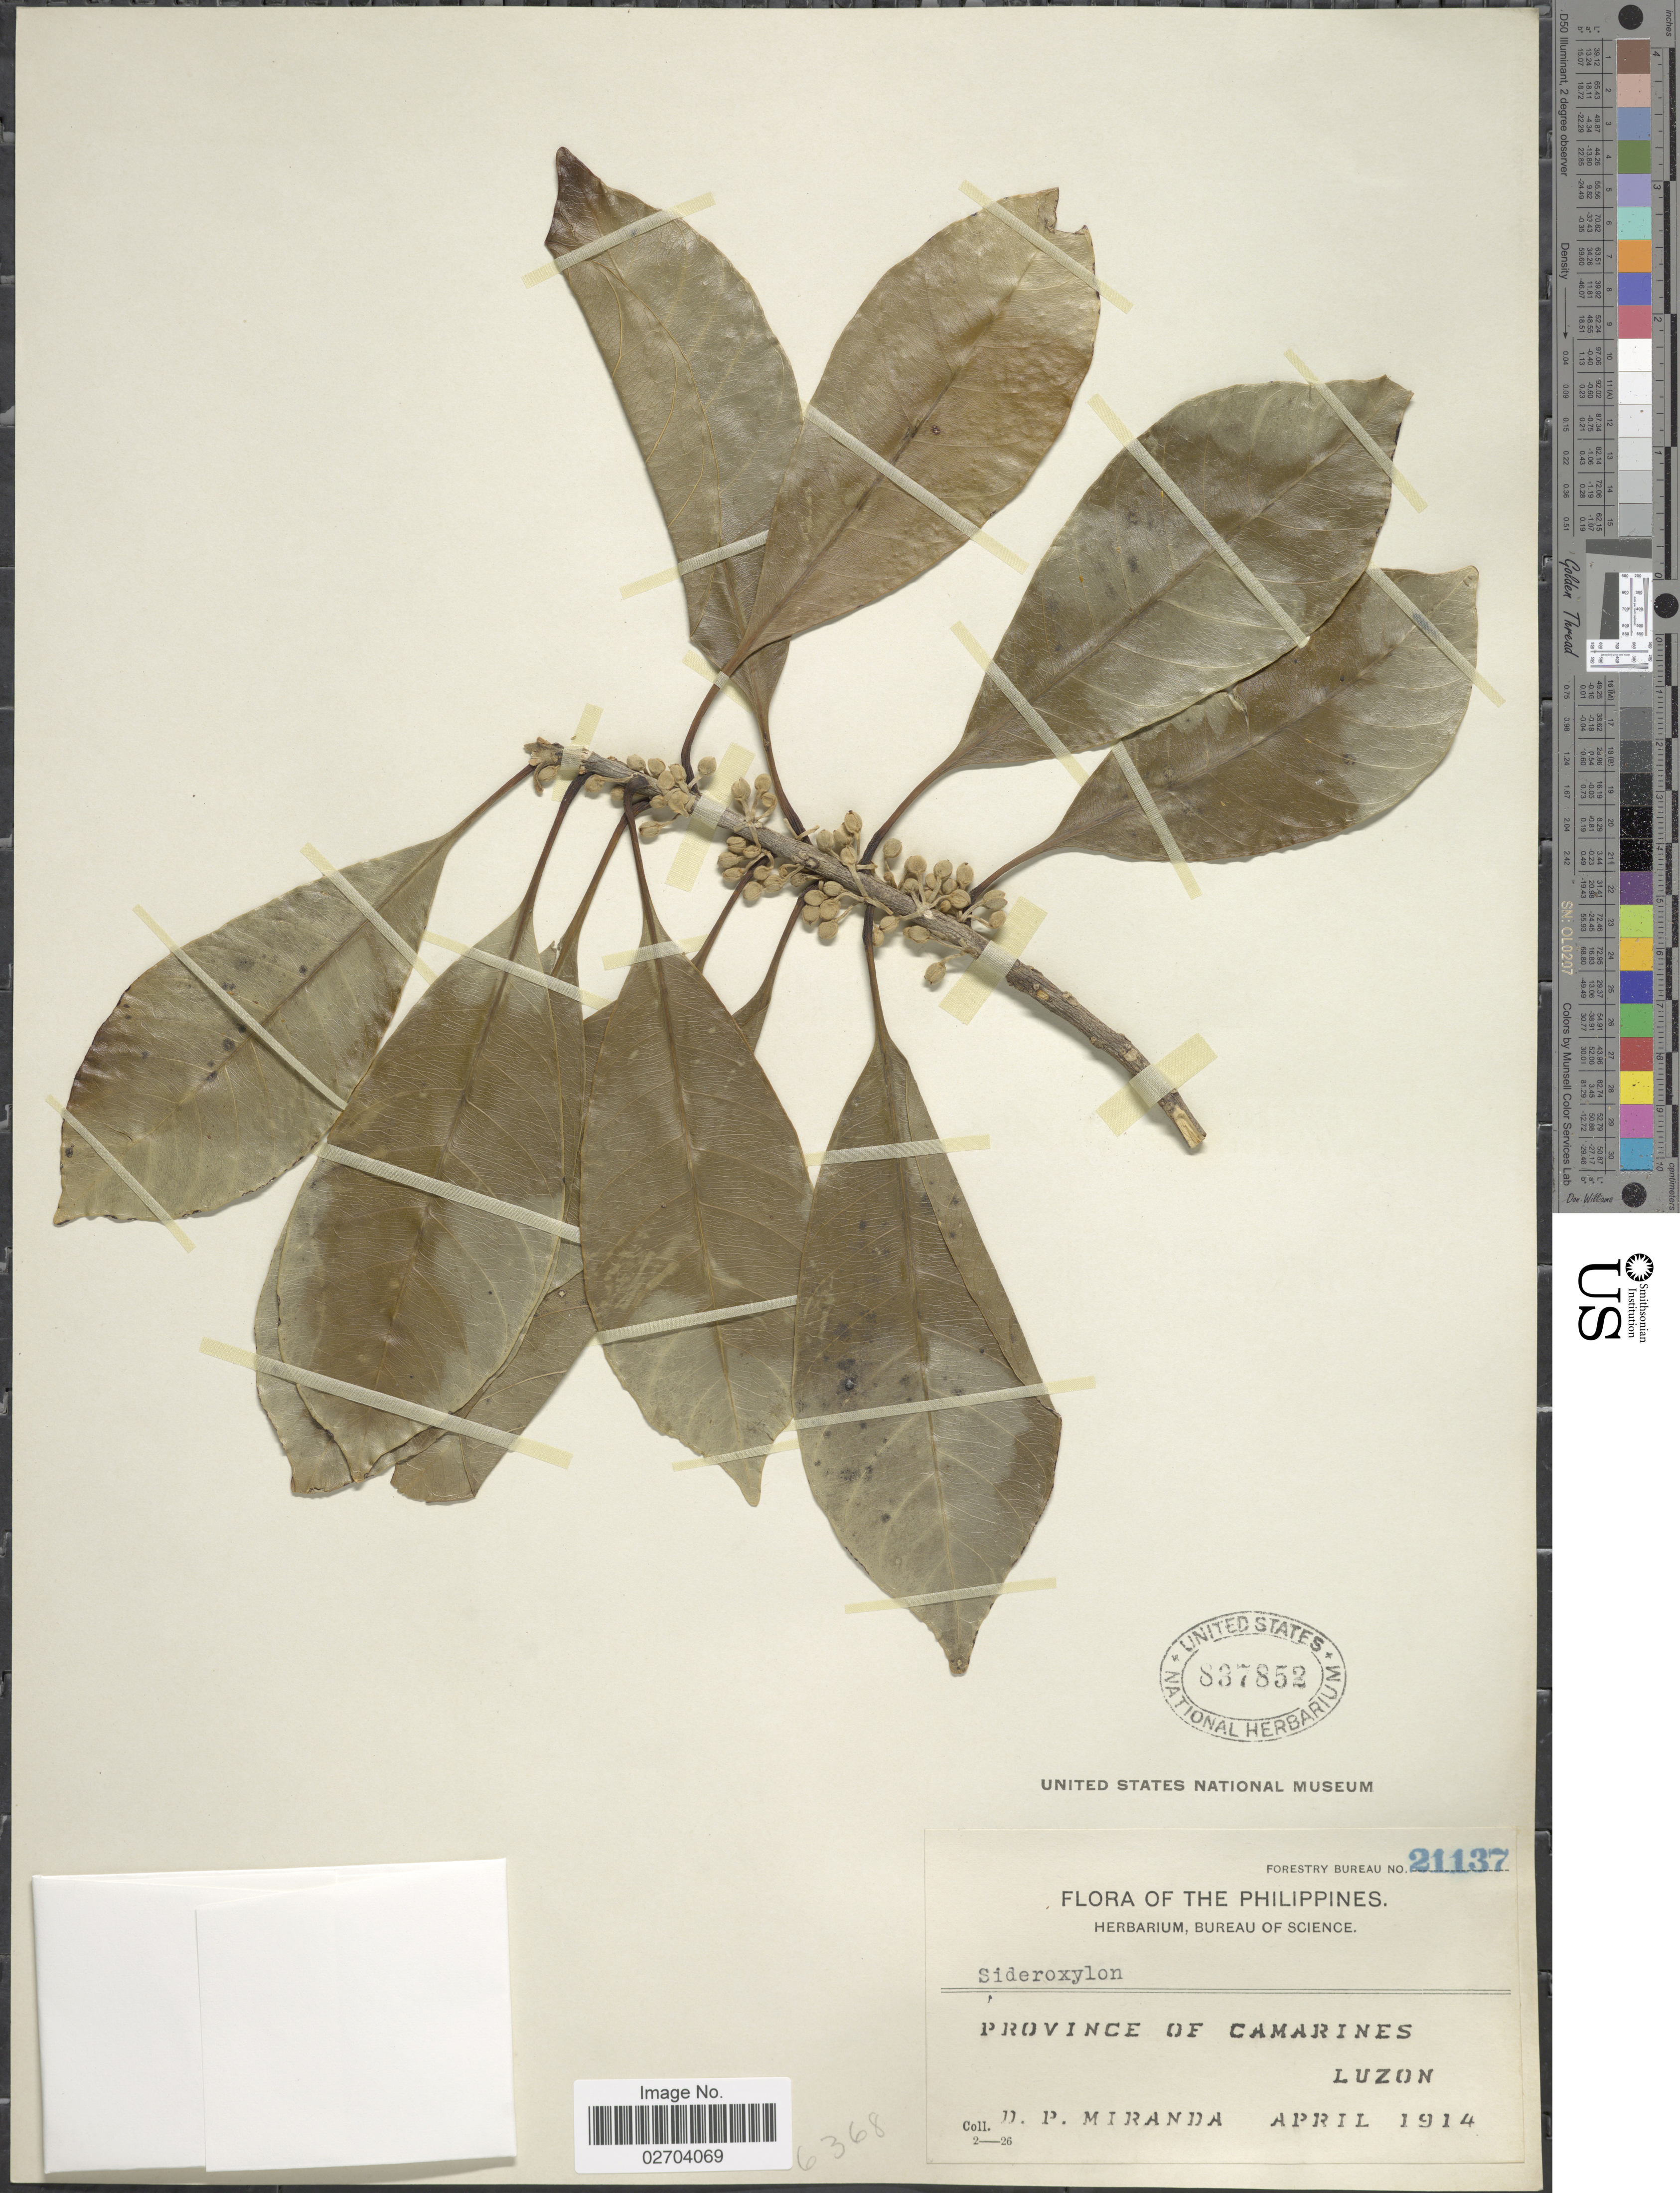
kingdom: Plantae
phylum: Tracheophyta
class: Magnoliopsida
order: Ericales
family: Sapotaceae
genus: Sideroxylon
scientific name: Sideroxylon sp.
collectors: D. P. Miranda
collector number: Forestry Bureau 21137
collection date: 1914-04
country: Philippines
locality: Province of Camarines, Luzon.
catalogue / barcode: US 837852